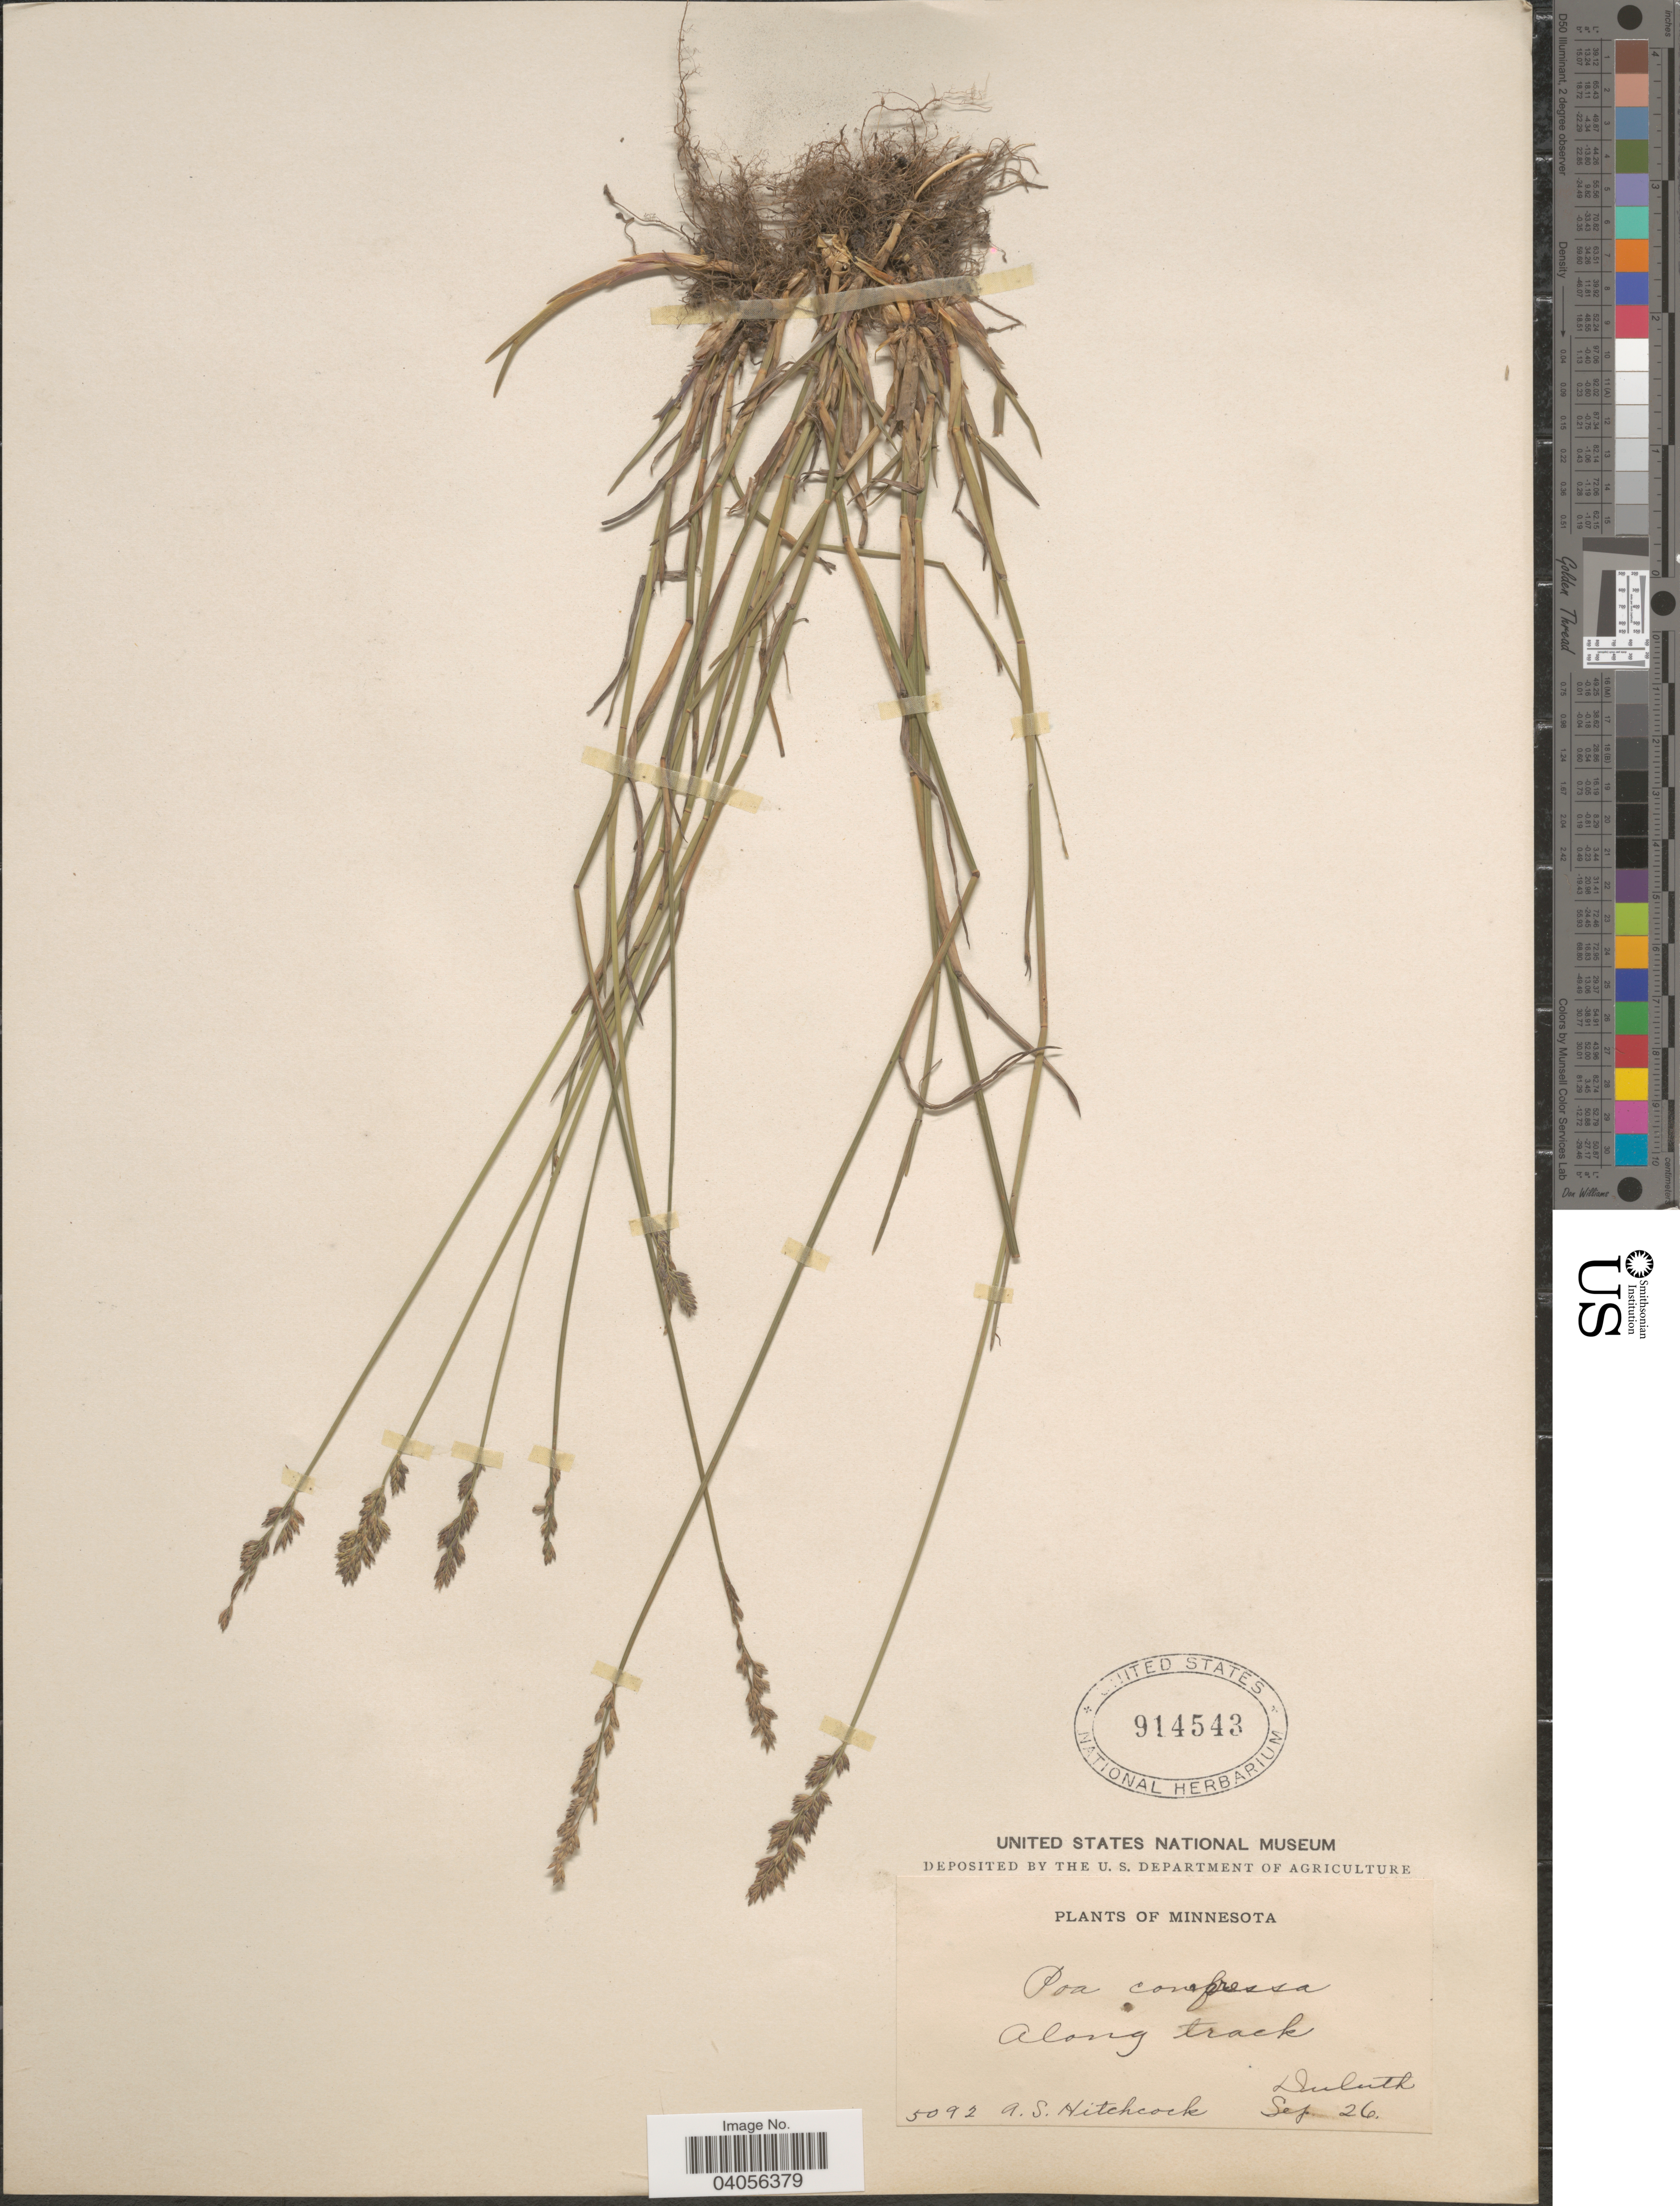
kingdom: Plantae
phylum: Tracheophyta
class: Liliopsida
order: Poales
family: Poaceae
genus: Poa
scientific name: Poa compressa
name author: L.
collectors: A. S. Hitchcock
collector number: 5092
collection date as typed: Transcribed d/m/y: /9/26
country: United States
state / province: Minnesota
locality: Duluth.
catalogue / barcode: US 914543